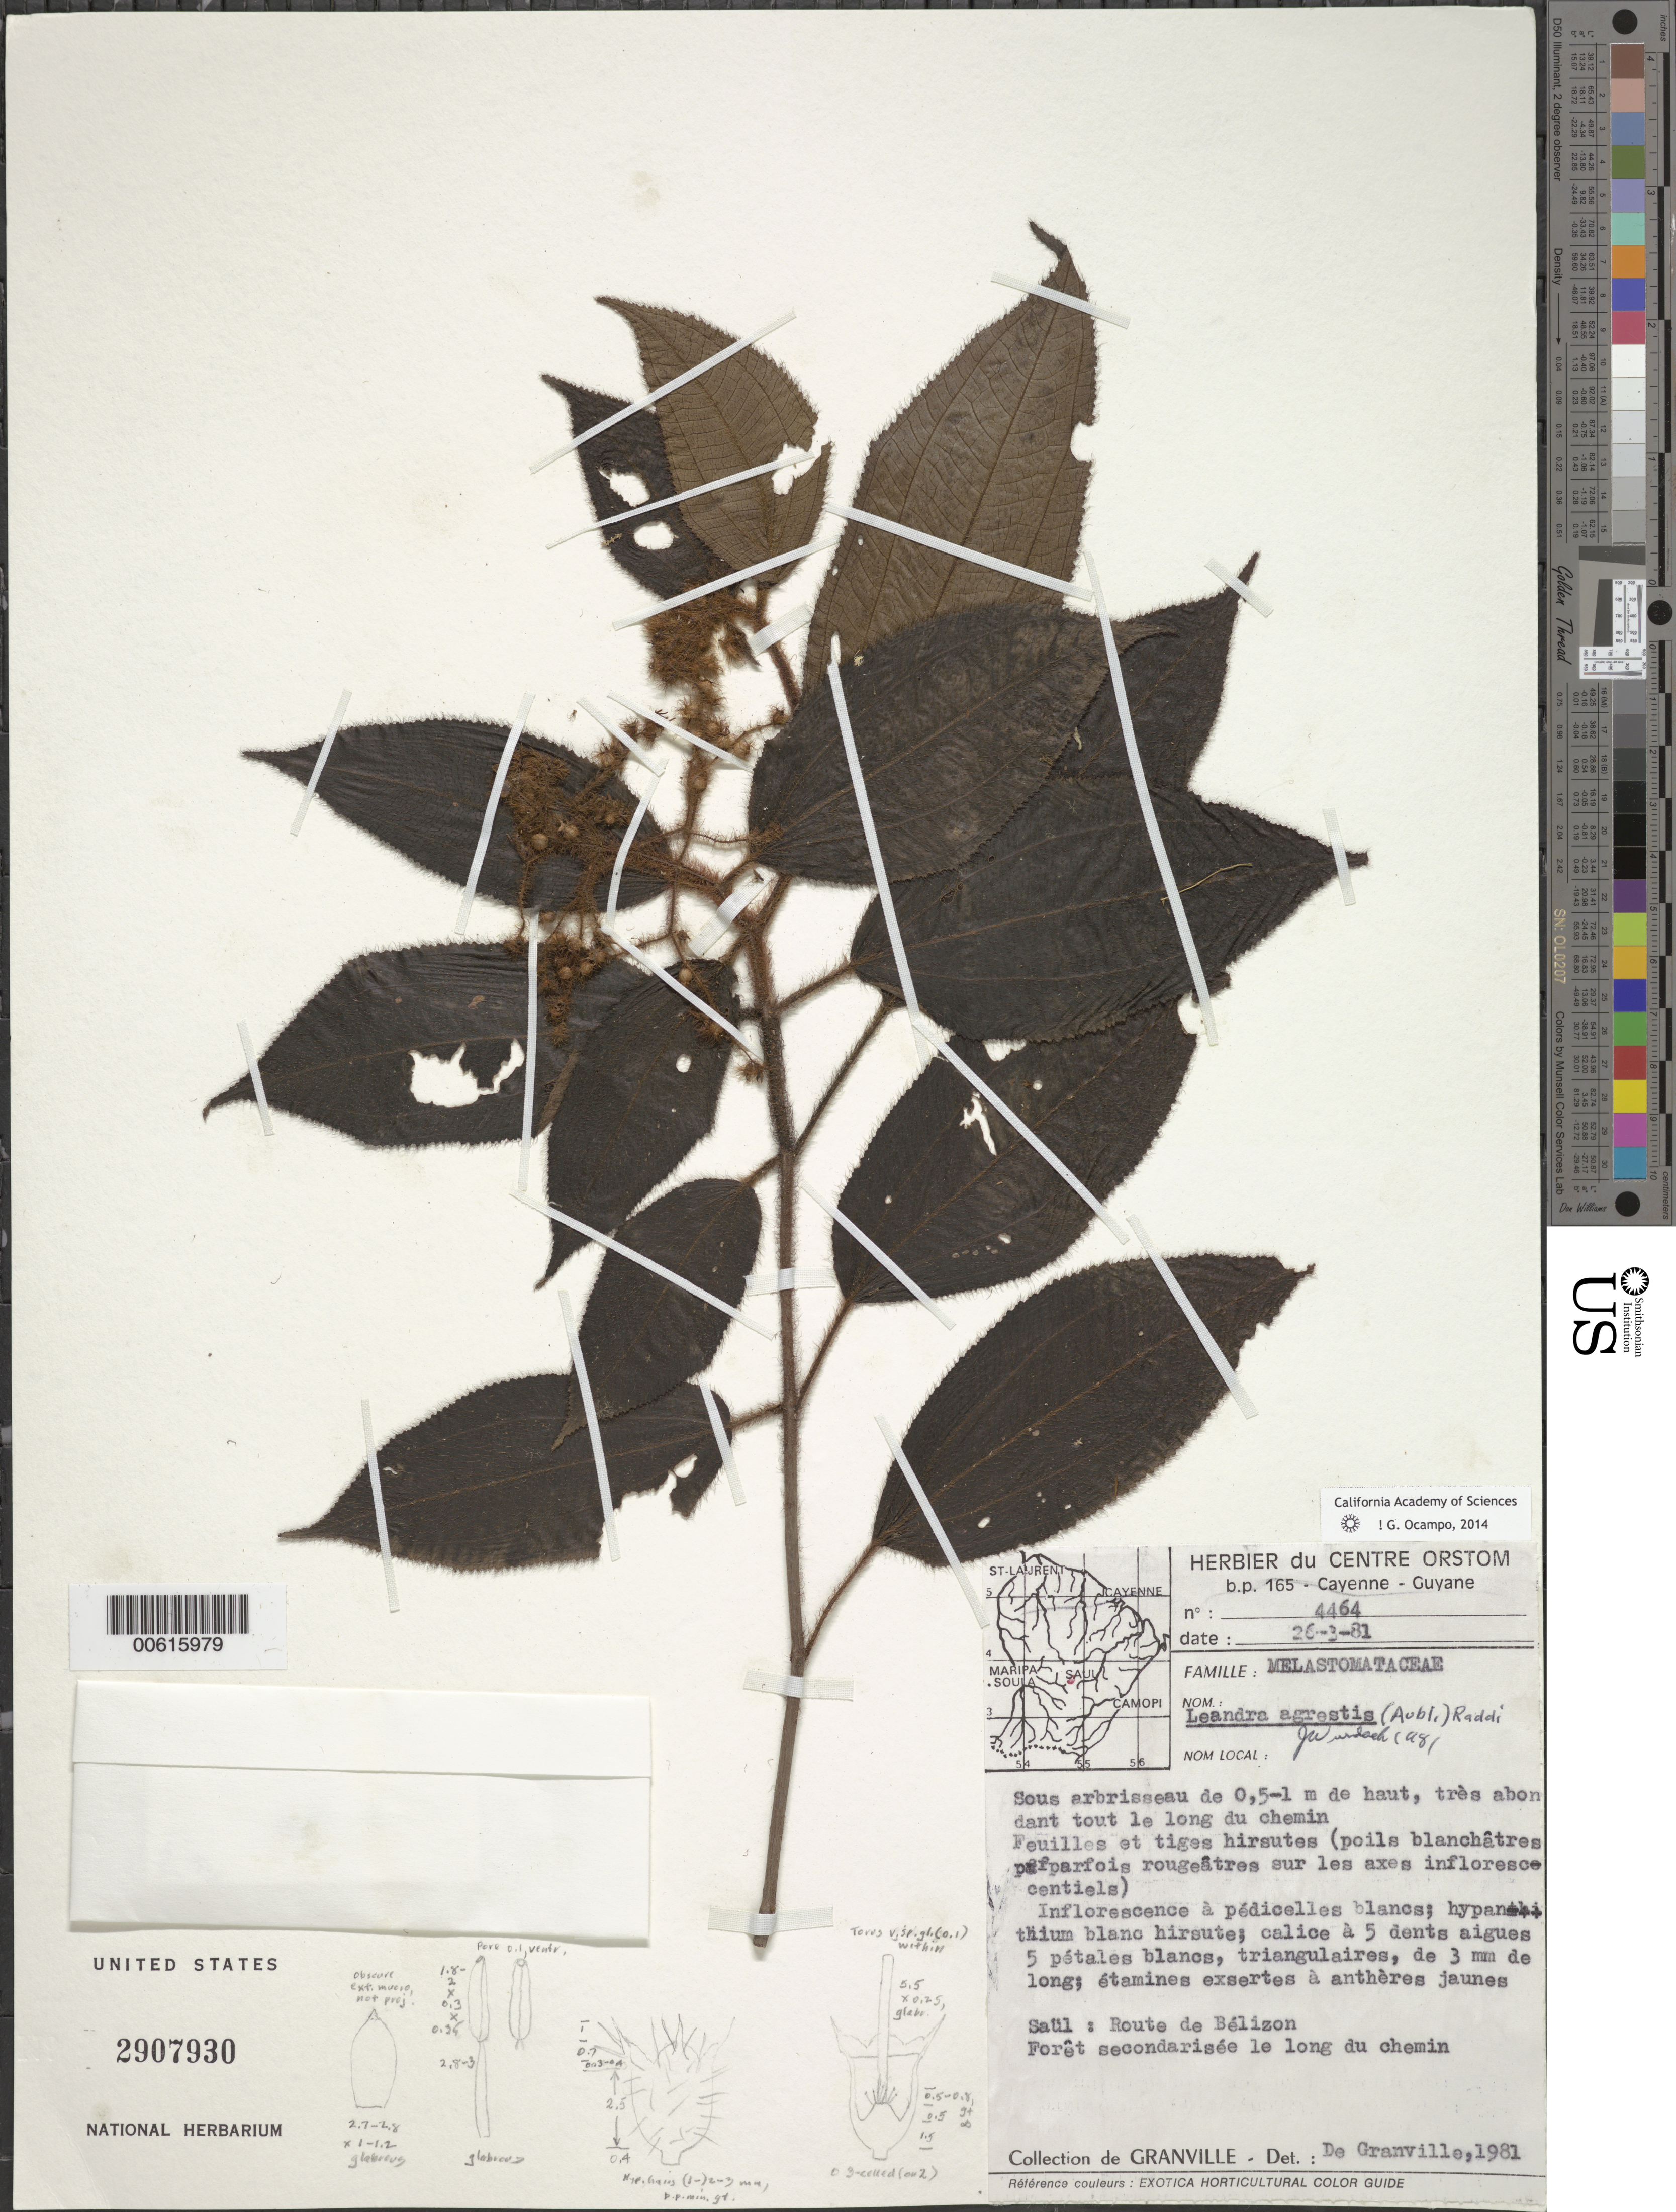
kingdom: Plantae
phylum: Tracheophyta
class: Magnoliopsida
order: Myrtales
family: Melastomataceae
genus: Leandra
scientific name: Leandra agrestis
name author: (Aubl.) Raddi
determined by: Wurdack, John J., (US), US (UNITED STATES)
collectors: J.-J. de Granville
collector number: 4464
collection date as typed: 26-Mar-81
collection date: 1981-03-26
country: French Guiana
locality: Saül, Route de Bélizon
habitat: Foret secondarisee le long du chemin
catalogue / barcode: US 2907930